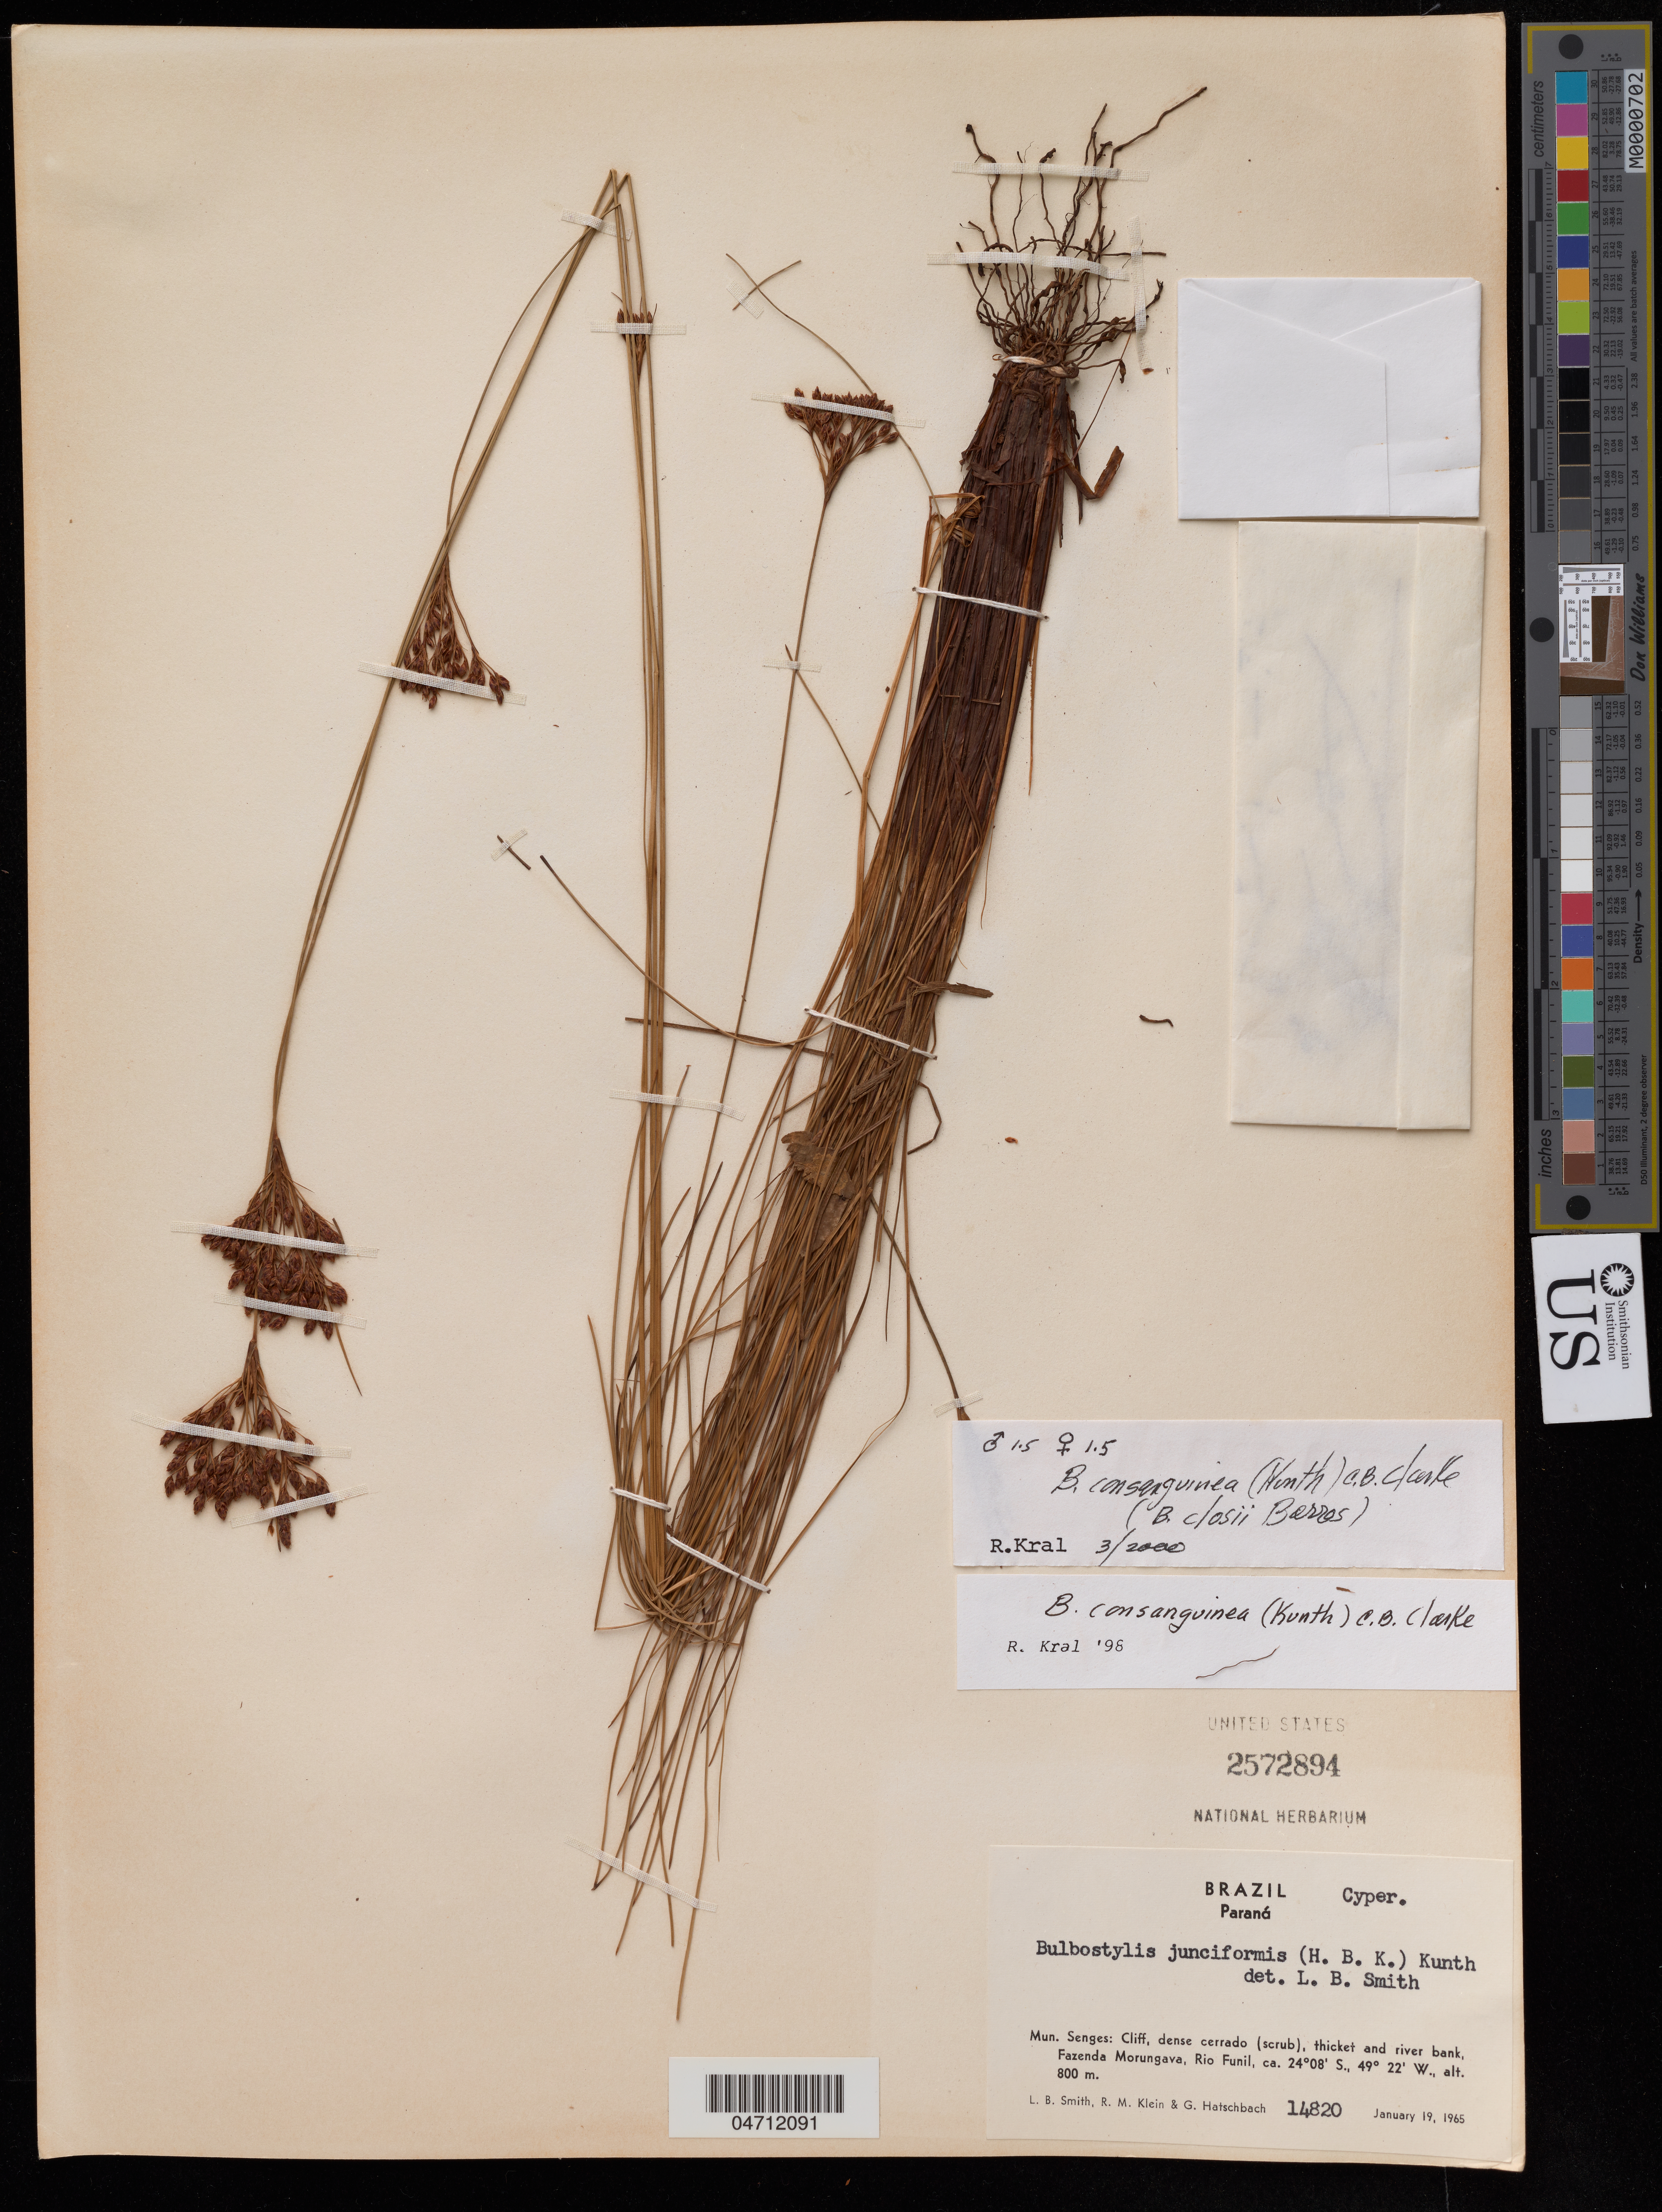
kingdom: Plantae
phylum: Tracheophyta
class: Liliopsida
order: Poales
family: Cyperaceae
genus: Bulbostylis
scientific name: Bulbostylis consanguinea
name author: Nees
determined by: Kral, R.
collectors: L. Smith, R. M. Klein & G. Hatschbach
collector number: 14820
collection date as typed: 19 Jan 1965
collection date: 1965-01-19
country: Brazil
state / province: Paraná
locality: Senges, Fazenda Morungava, Rio Funil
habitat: Dense cerrado (scrub), thicket and river bank.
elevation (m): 800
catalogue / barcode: US 2572894